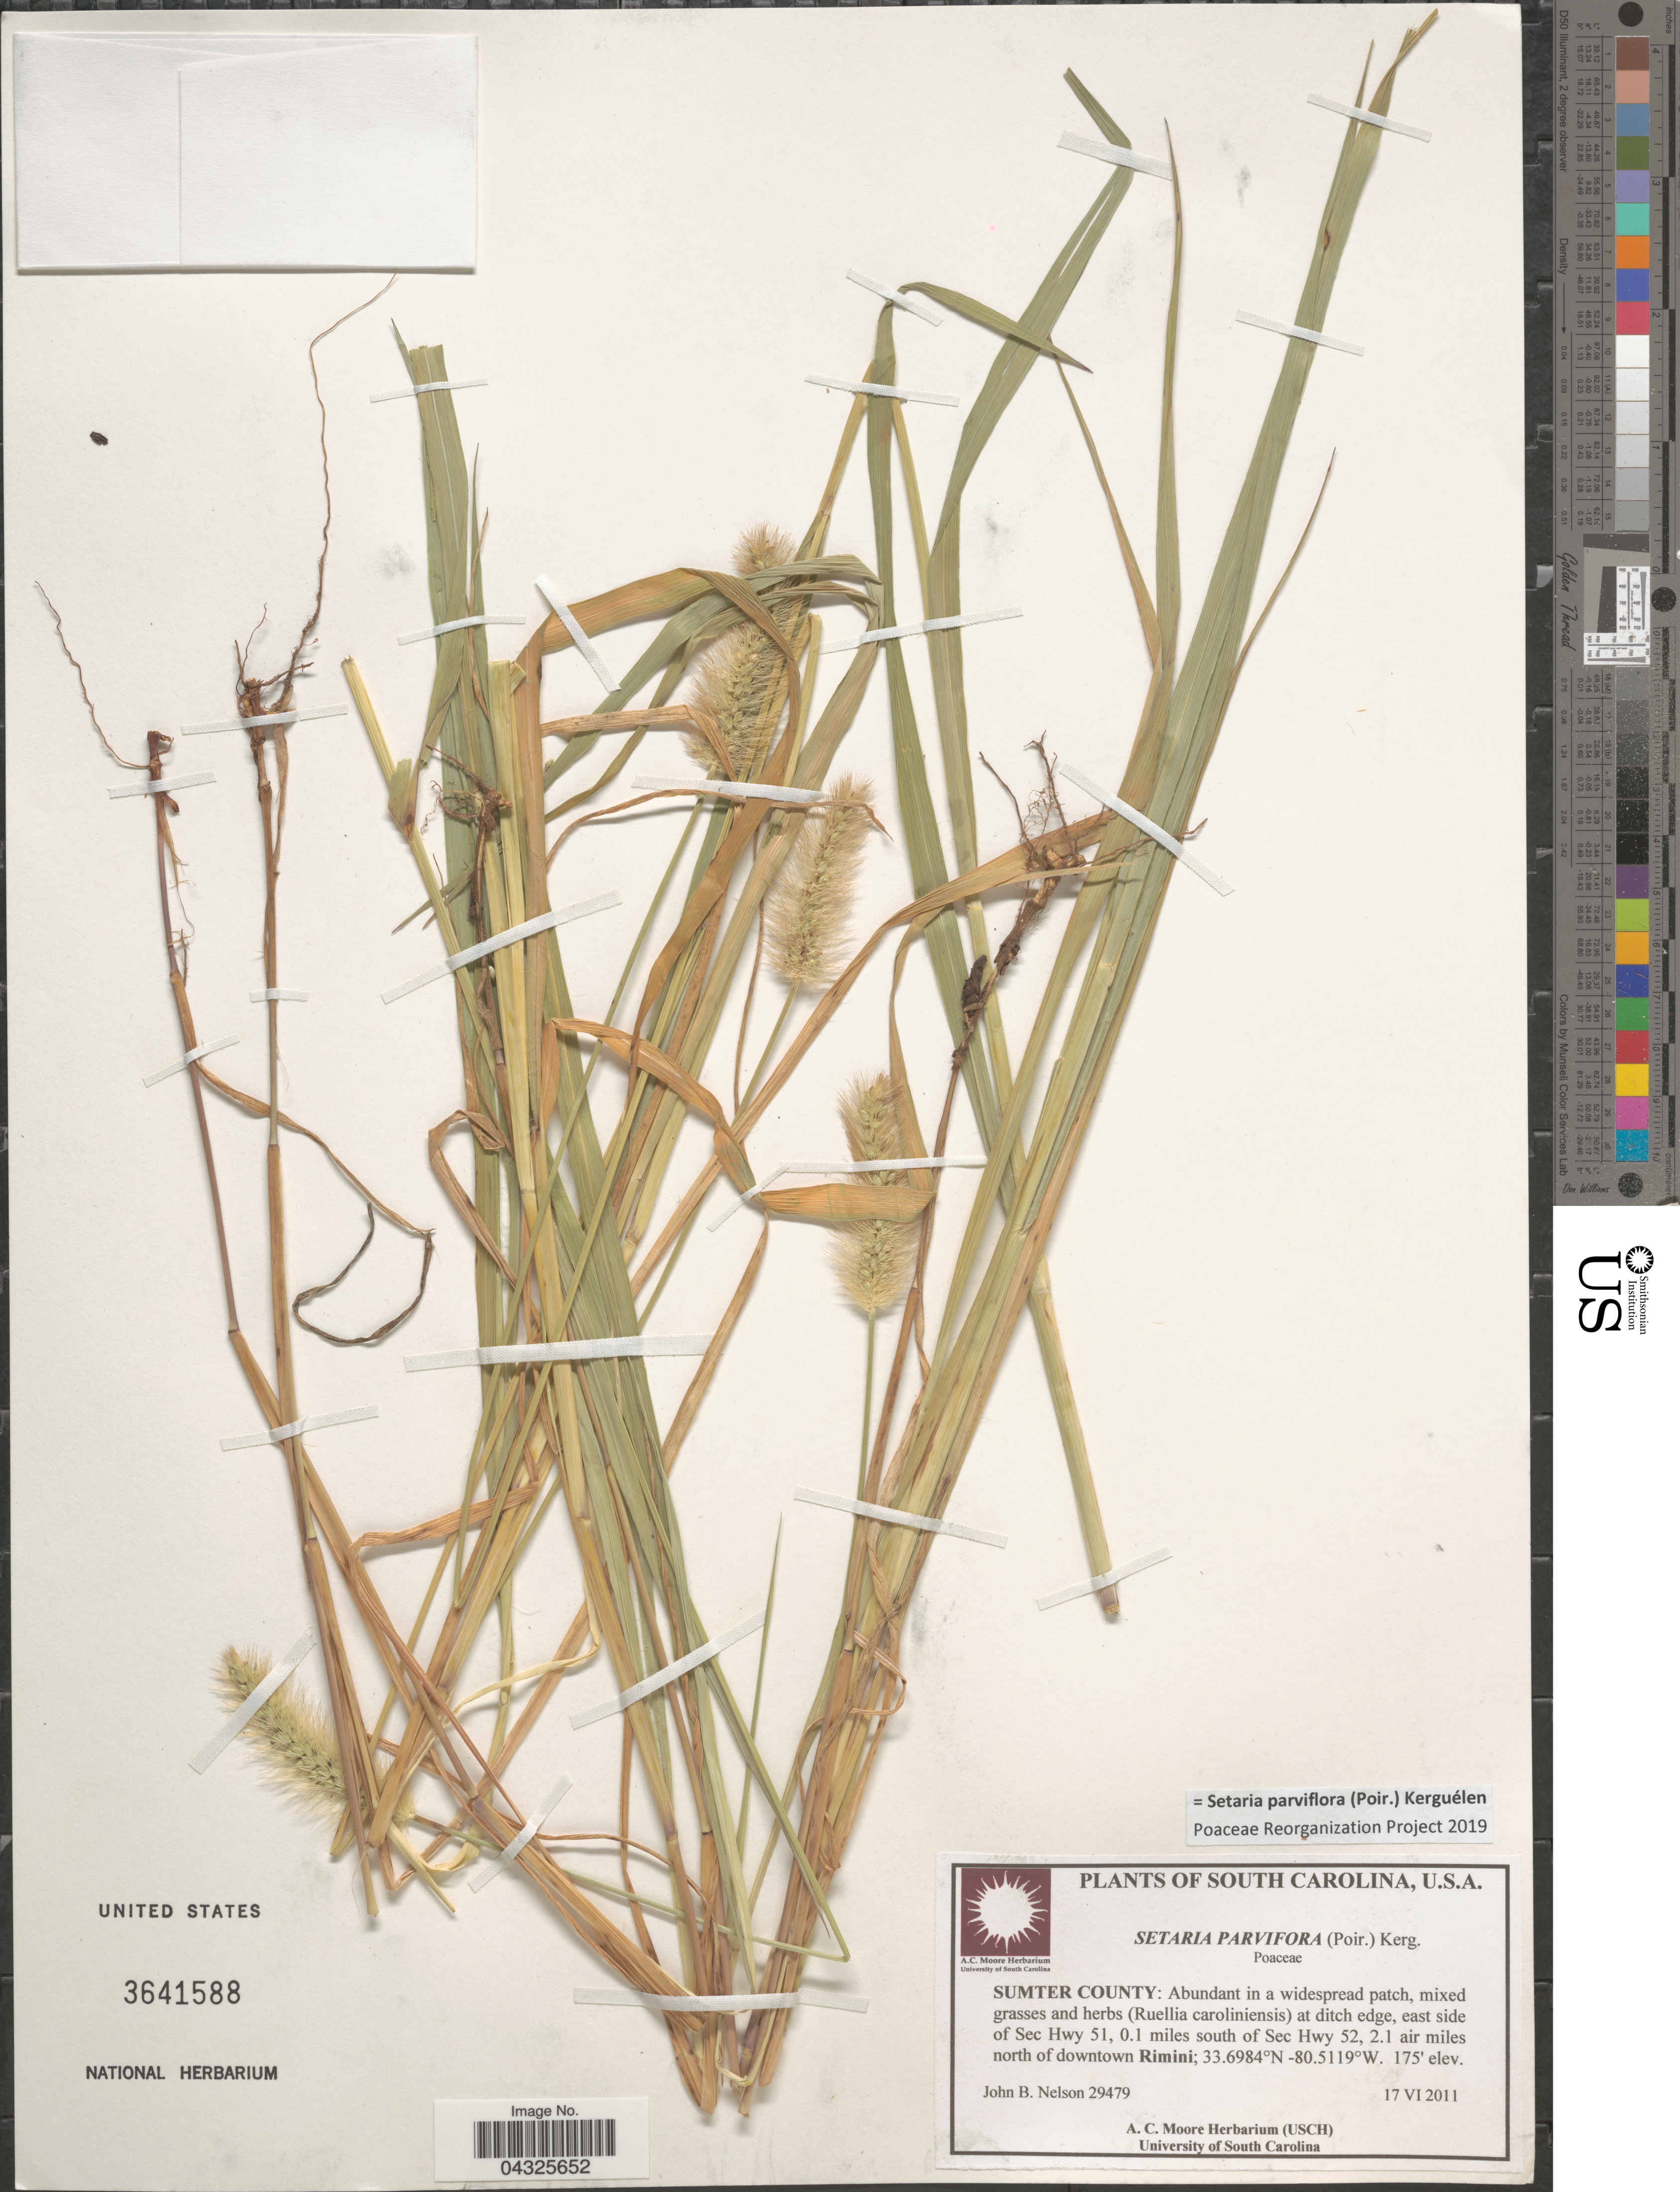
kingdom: Plantae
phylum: Tracheophyta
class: Liliopsida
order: Poales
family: Poaceae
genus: Setaria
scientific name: Setaria parviflora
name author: (Poir.) Kerguélen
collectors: J. B. Nelson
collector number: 29479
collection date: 2011-06-17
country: United States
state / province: South Dakota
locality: Sumter County: Abundant in a widespread patch, mixed grasses and herbs (Ruellia carliniensis) at ditch edge, east side of Sec Hwy 51, 0.1 miles south of Sec Hwy 52, 2.1 air miles north of downtown Rimini.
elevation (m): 53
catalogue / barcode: US 3641588